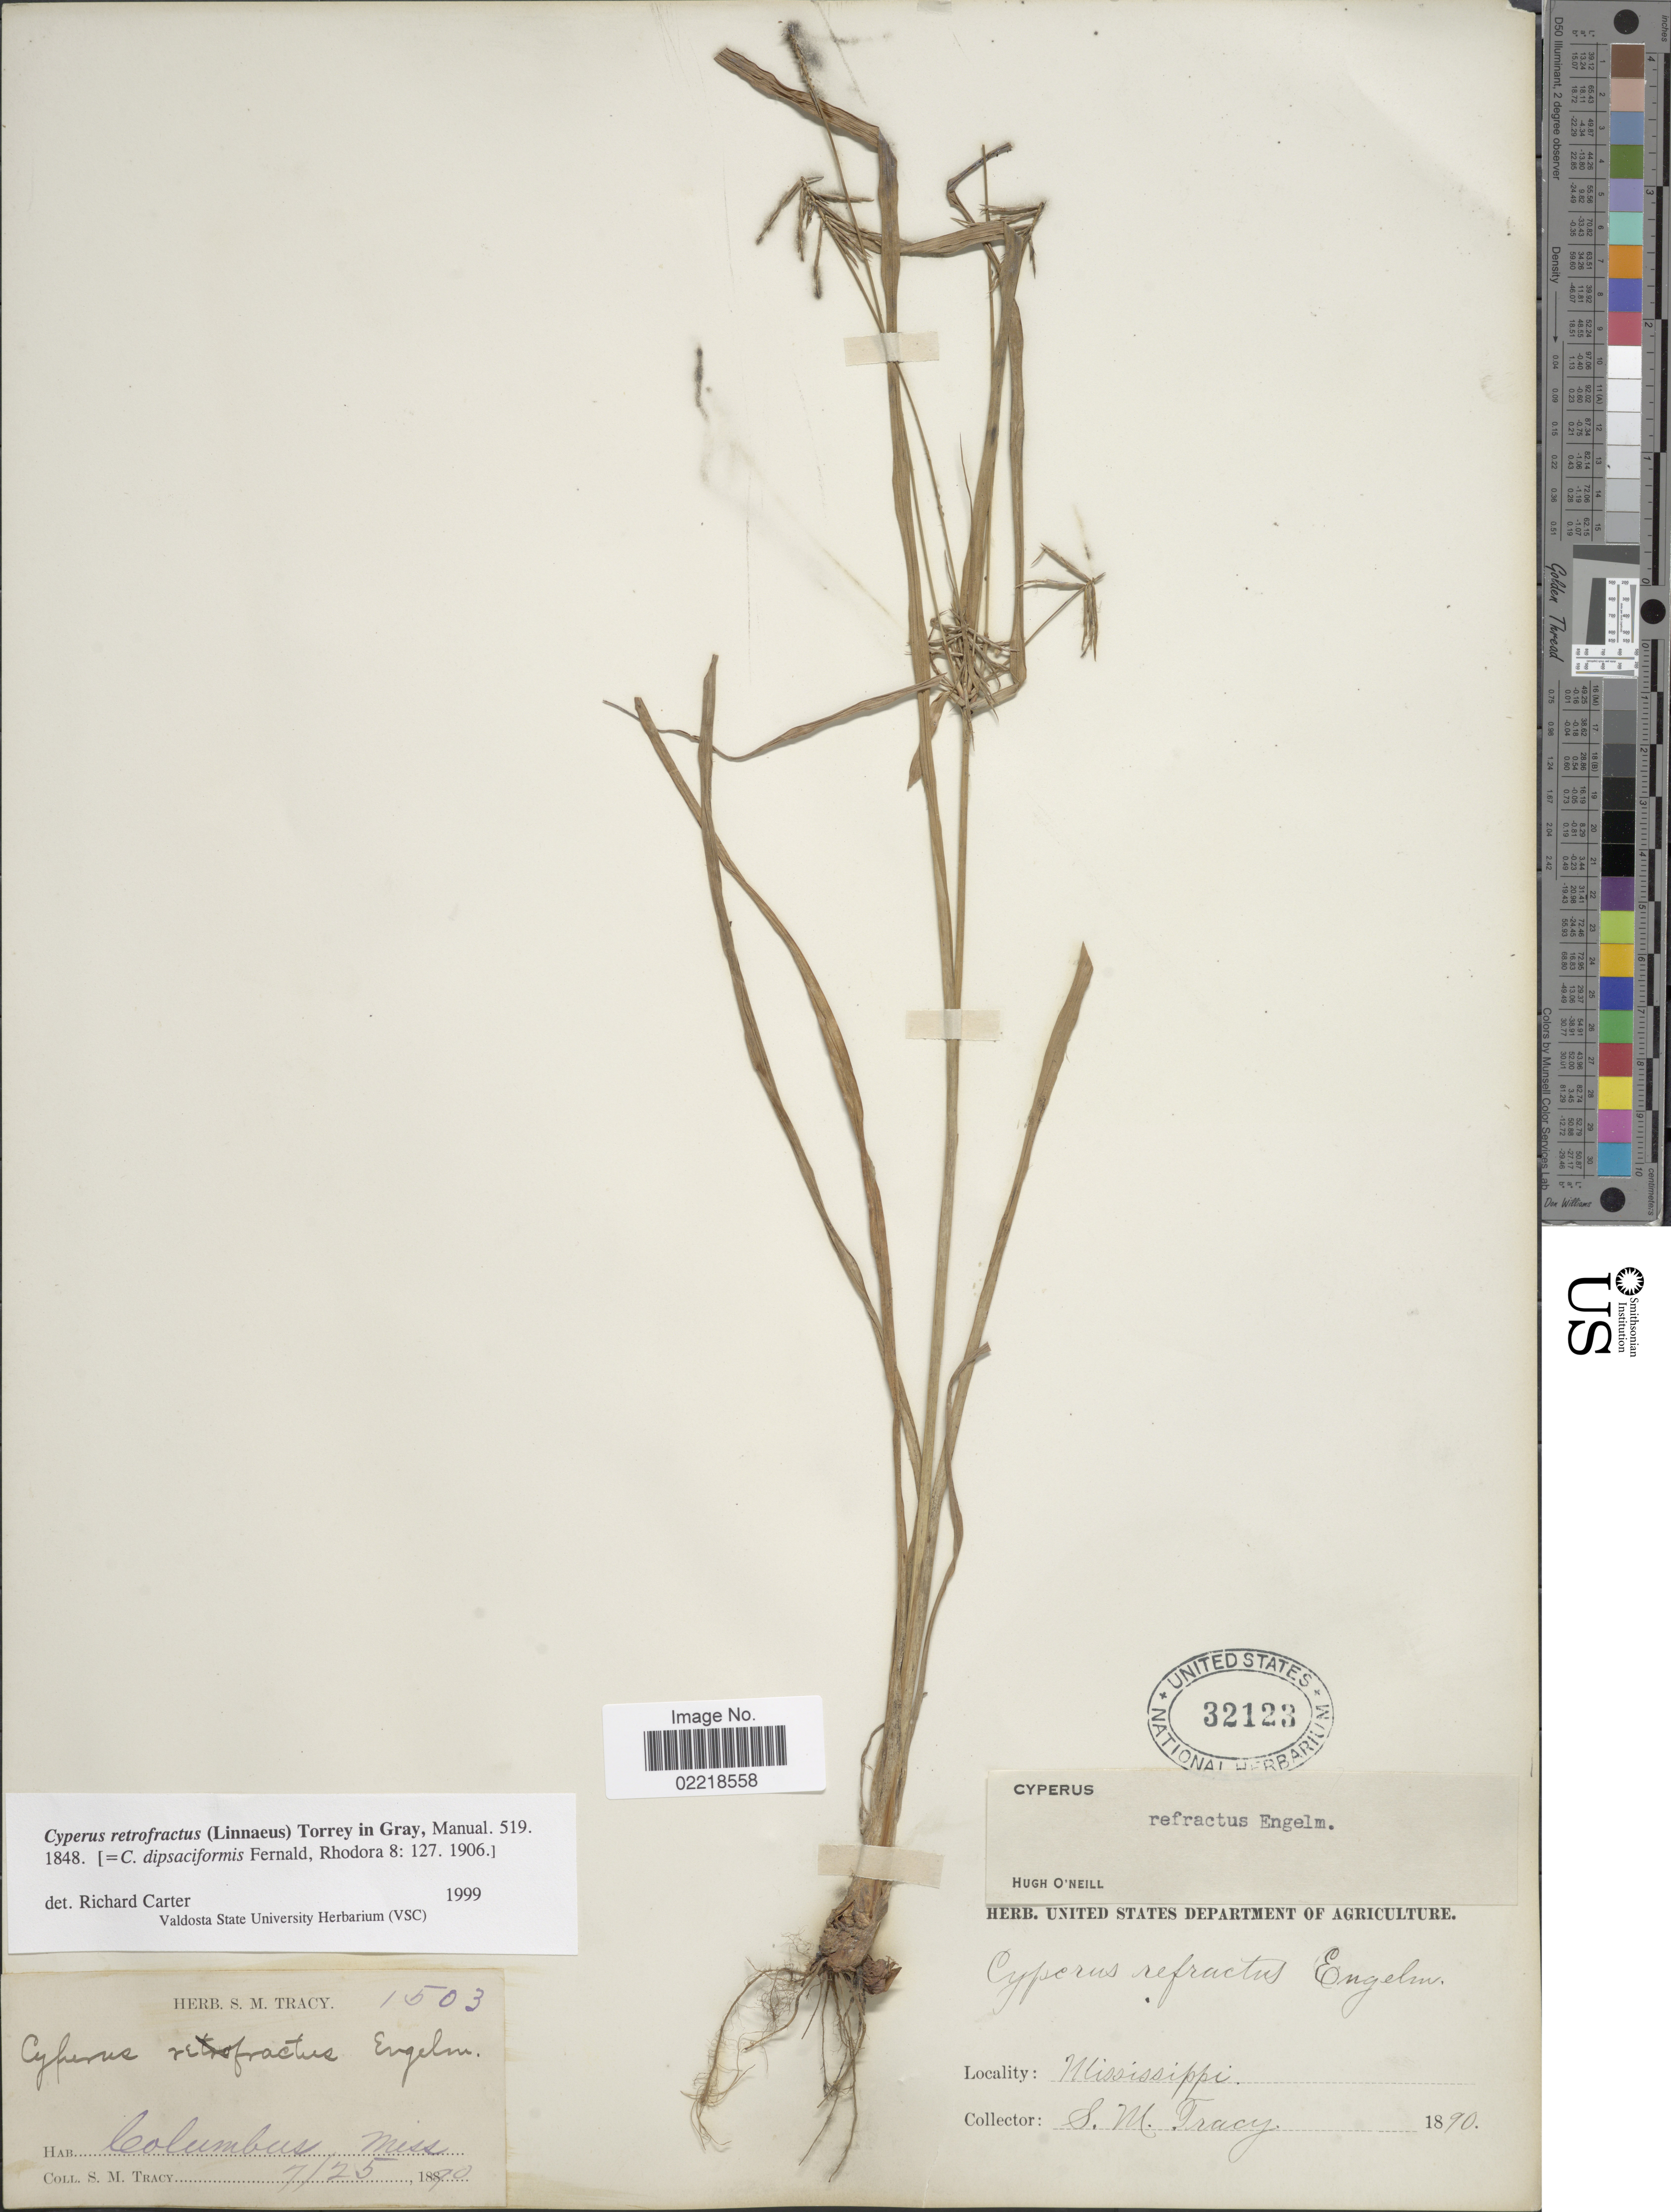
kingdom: Plantae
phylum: Tracheophyta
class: Liliopsida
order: Poales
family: Cyperaceae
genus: Cyperus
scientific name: Cyperus retrofractus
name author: (L.) Torr.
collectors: S. M. Tracy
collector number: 1503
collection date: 1890-07-25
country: United States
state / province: Mississippi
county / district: Lowndes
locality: Columbus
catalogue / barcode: US 32123